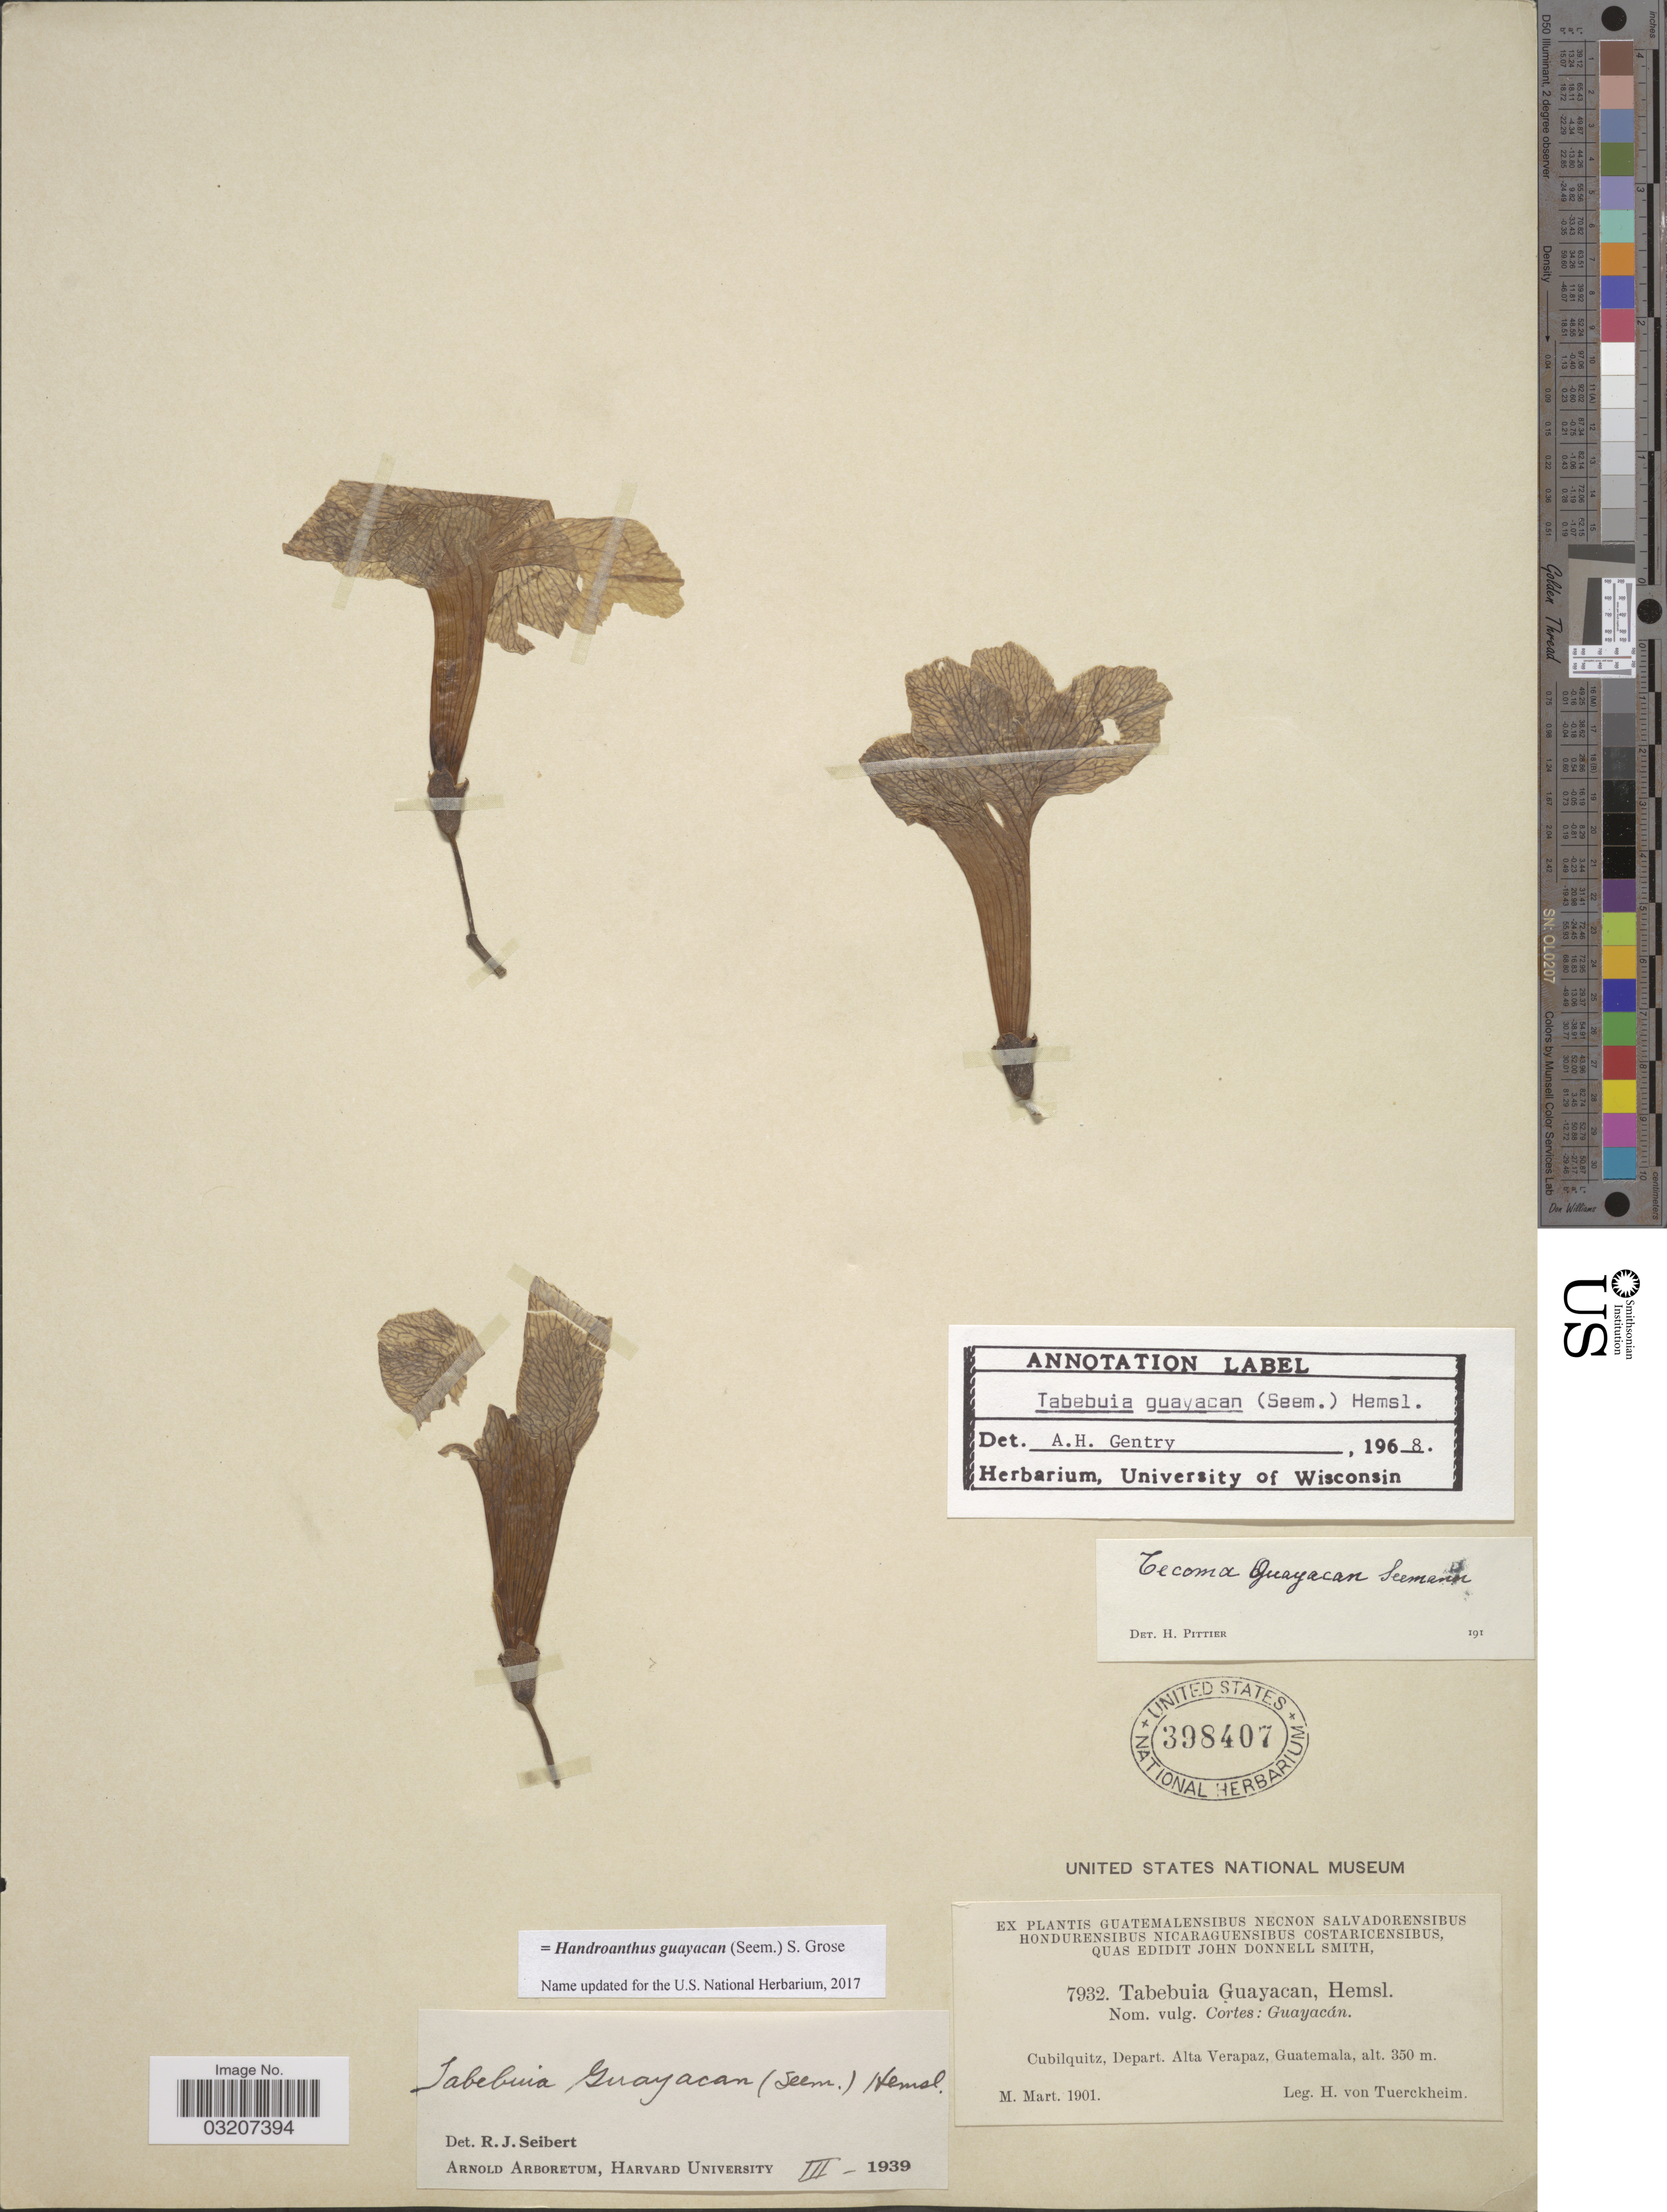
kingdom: Plantae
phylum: Tracheophyta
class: Magnoliopsida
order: Lamiales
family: Bignoniaceae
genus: Handroanthus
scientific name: Handroanthus guayacan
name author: (Seem.) S.O. Grose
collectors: H. von Türckheim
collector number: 7932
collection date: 1901-03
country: Guatemala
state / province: Alta Verapaz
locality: Cubilquitz, Depart. Alta Verapaz.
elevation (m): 350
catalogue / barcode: US 398407